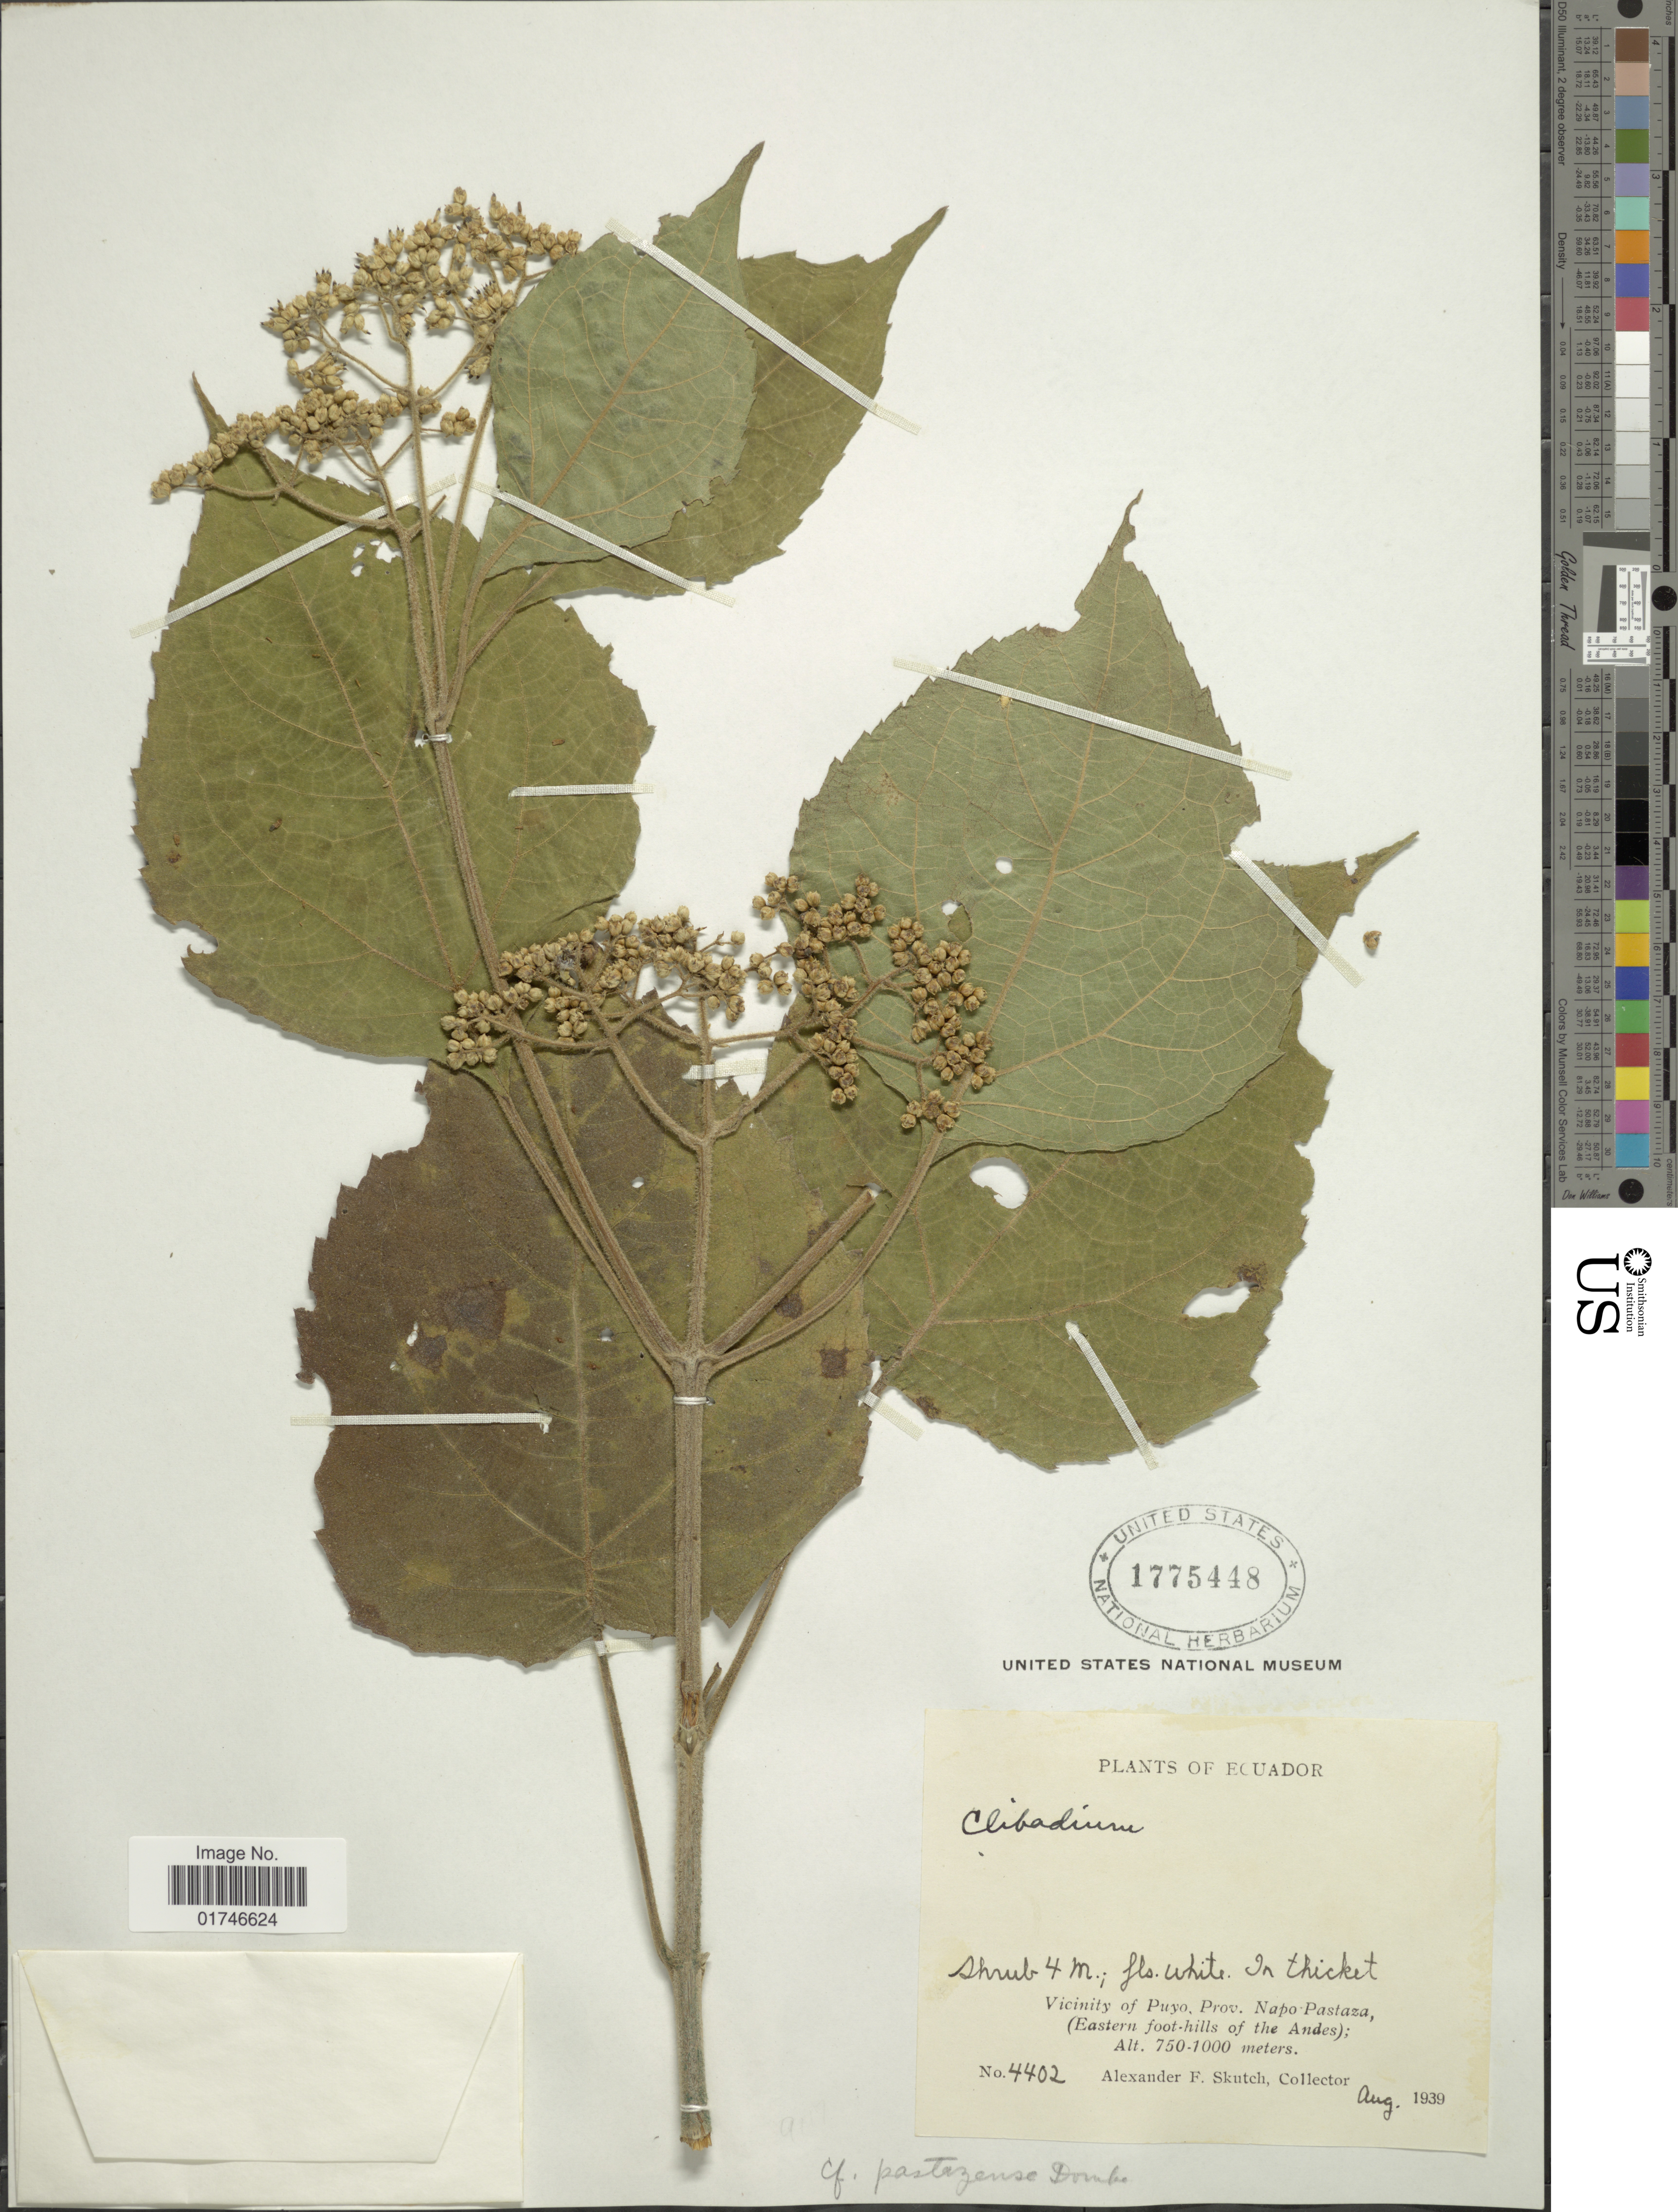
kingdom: Plantae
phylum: Tracheophyta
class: Magnoliopsida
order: Asterales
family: Asteraceae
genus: Clibadium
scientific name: Clibadium mexiae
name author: S.F. Blake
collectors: A. F. Skutch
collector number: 4402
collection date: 1939-08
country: Ecuador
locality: Vicinity of Puyo, Prov. Napo-Pastaza (Eastern foot-hills of the Andes).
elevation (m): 750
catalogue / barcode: US 1775448